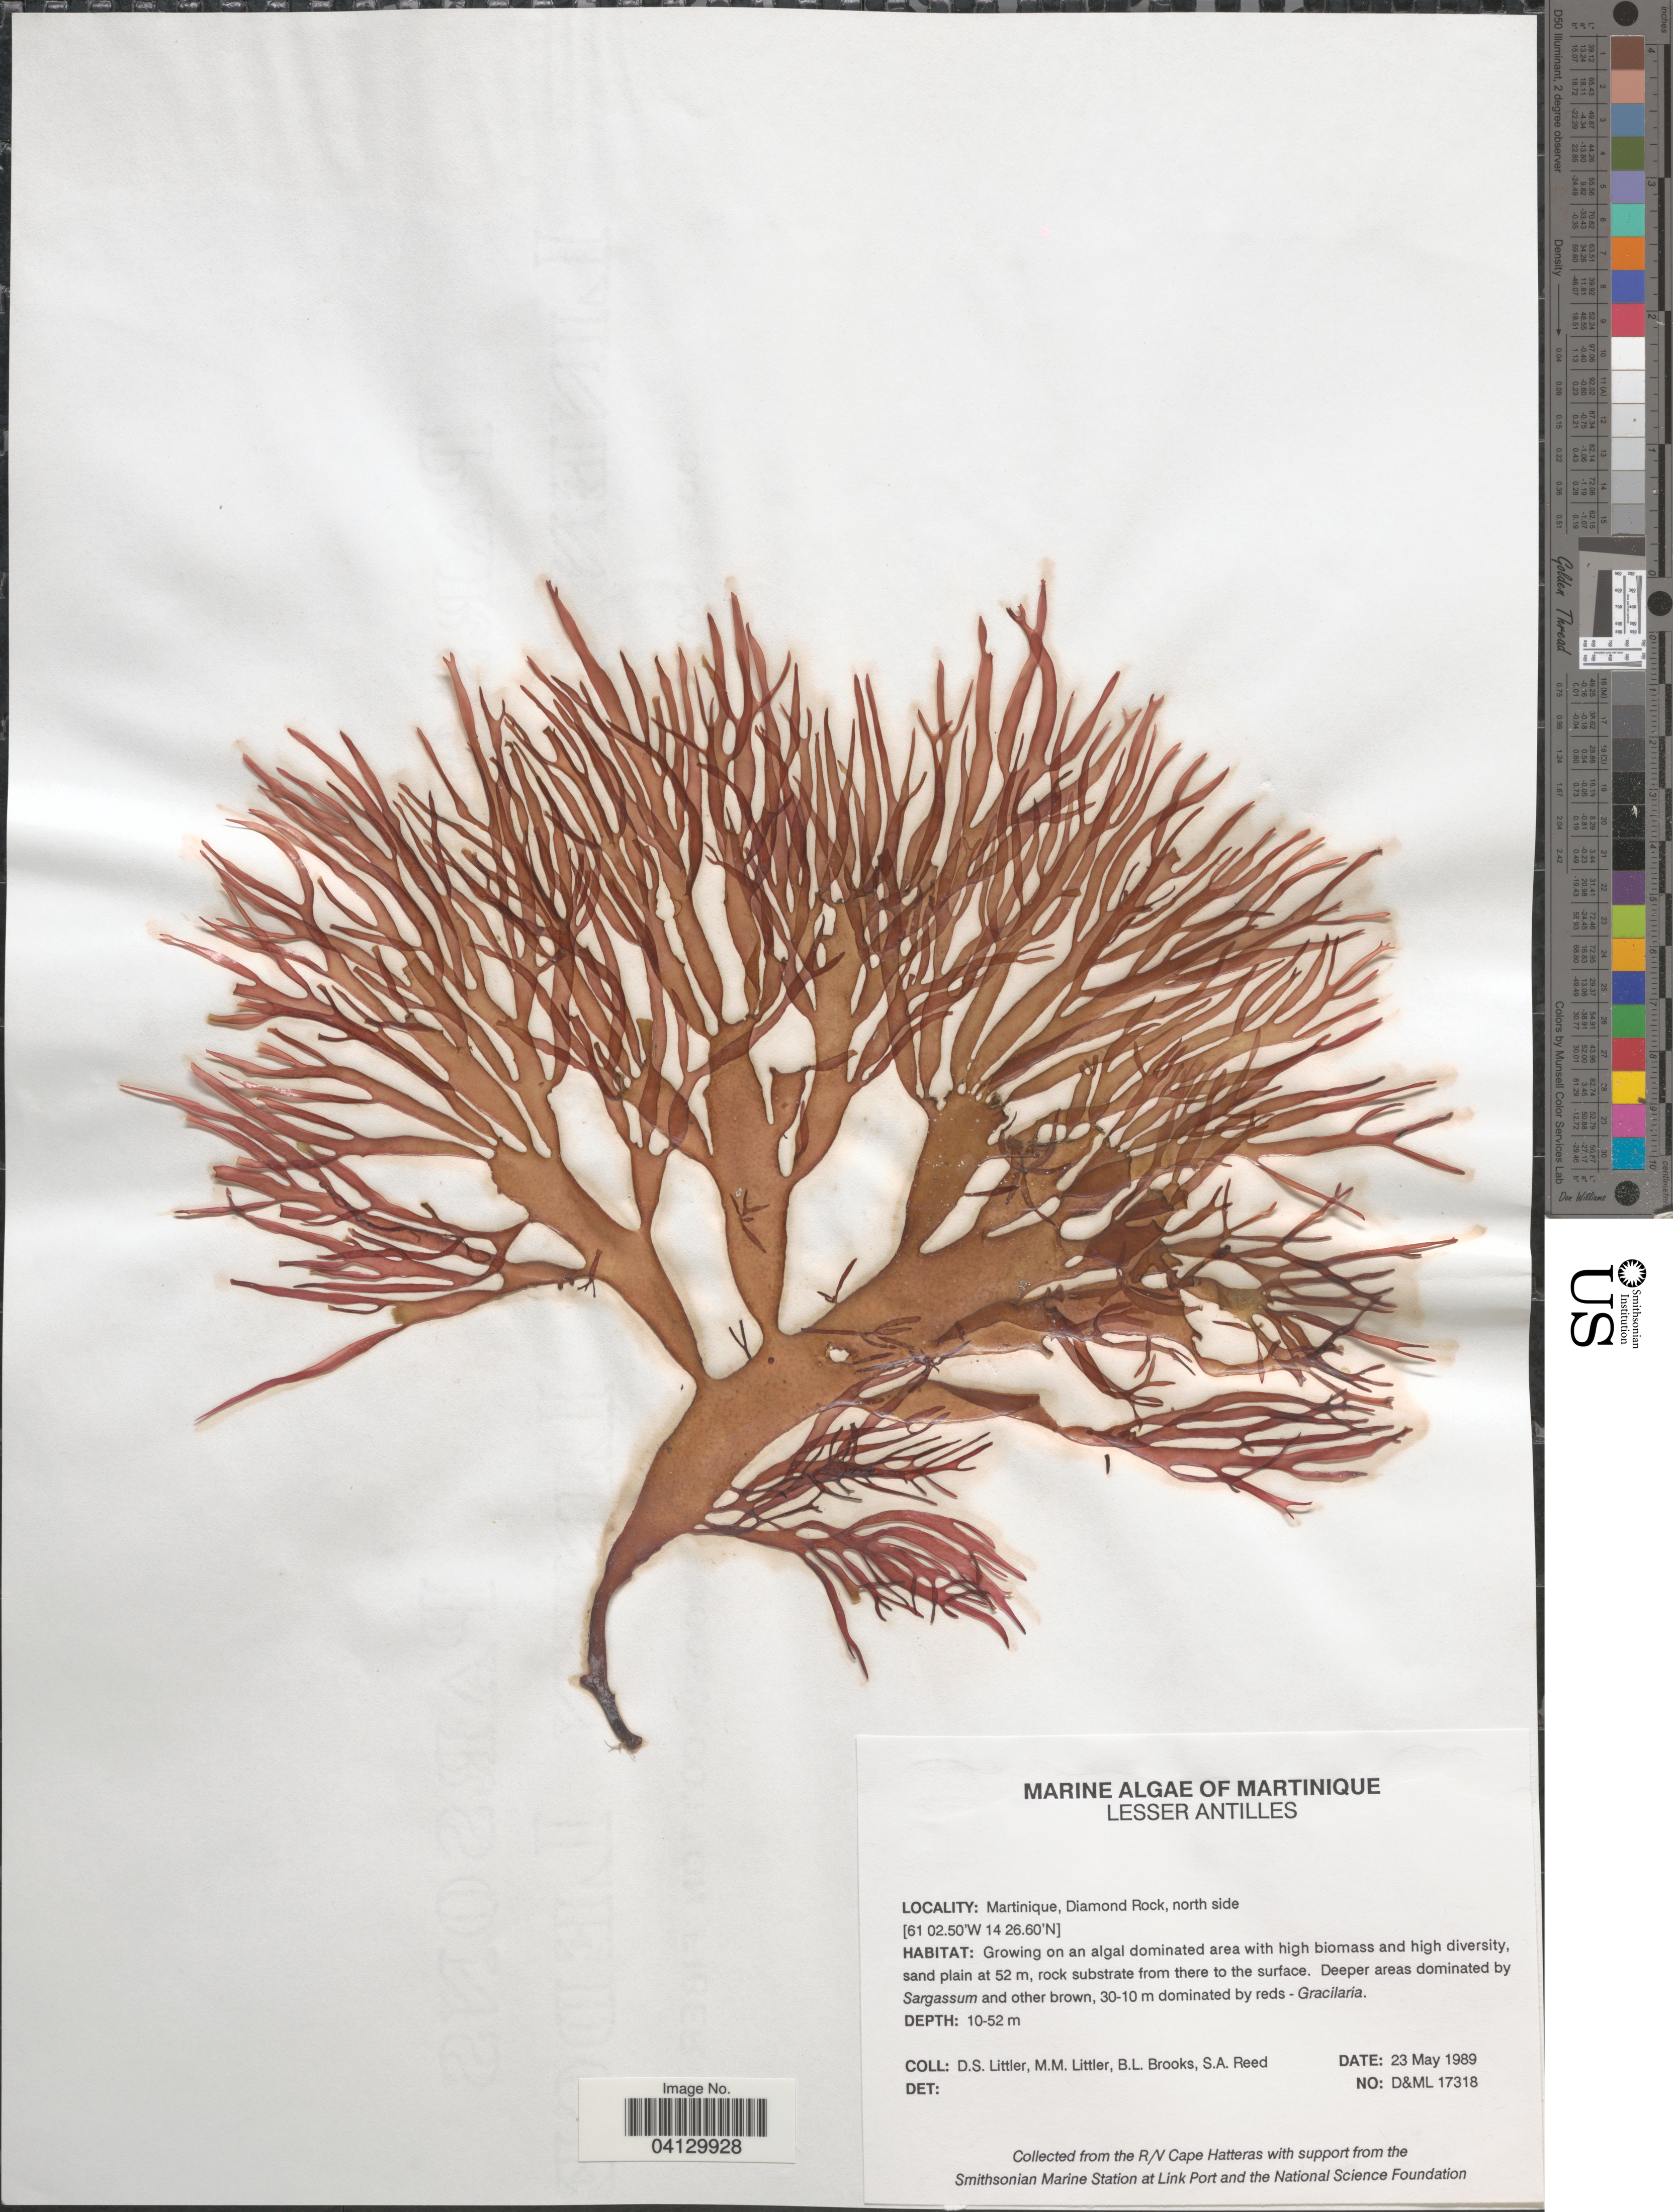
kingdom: Plantae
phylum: Rhodophyta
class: Florideophyceae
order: Corallinales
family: Corallinaceae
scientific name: Crustose Coralline Algae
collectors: D. S. Littler, B. Brooks & S. Reed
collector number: D&ML17318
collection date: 1989-05-23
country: Martinique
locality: Lesser Antilles. Diamond Rock, north side.